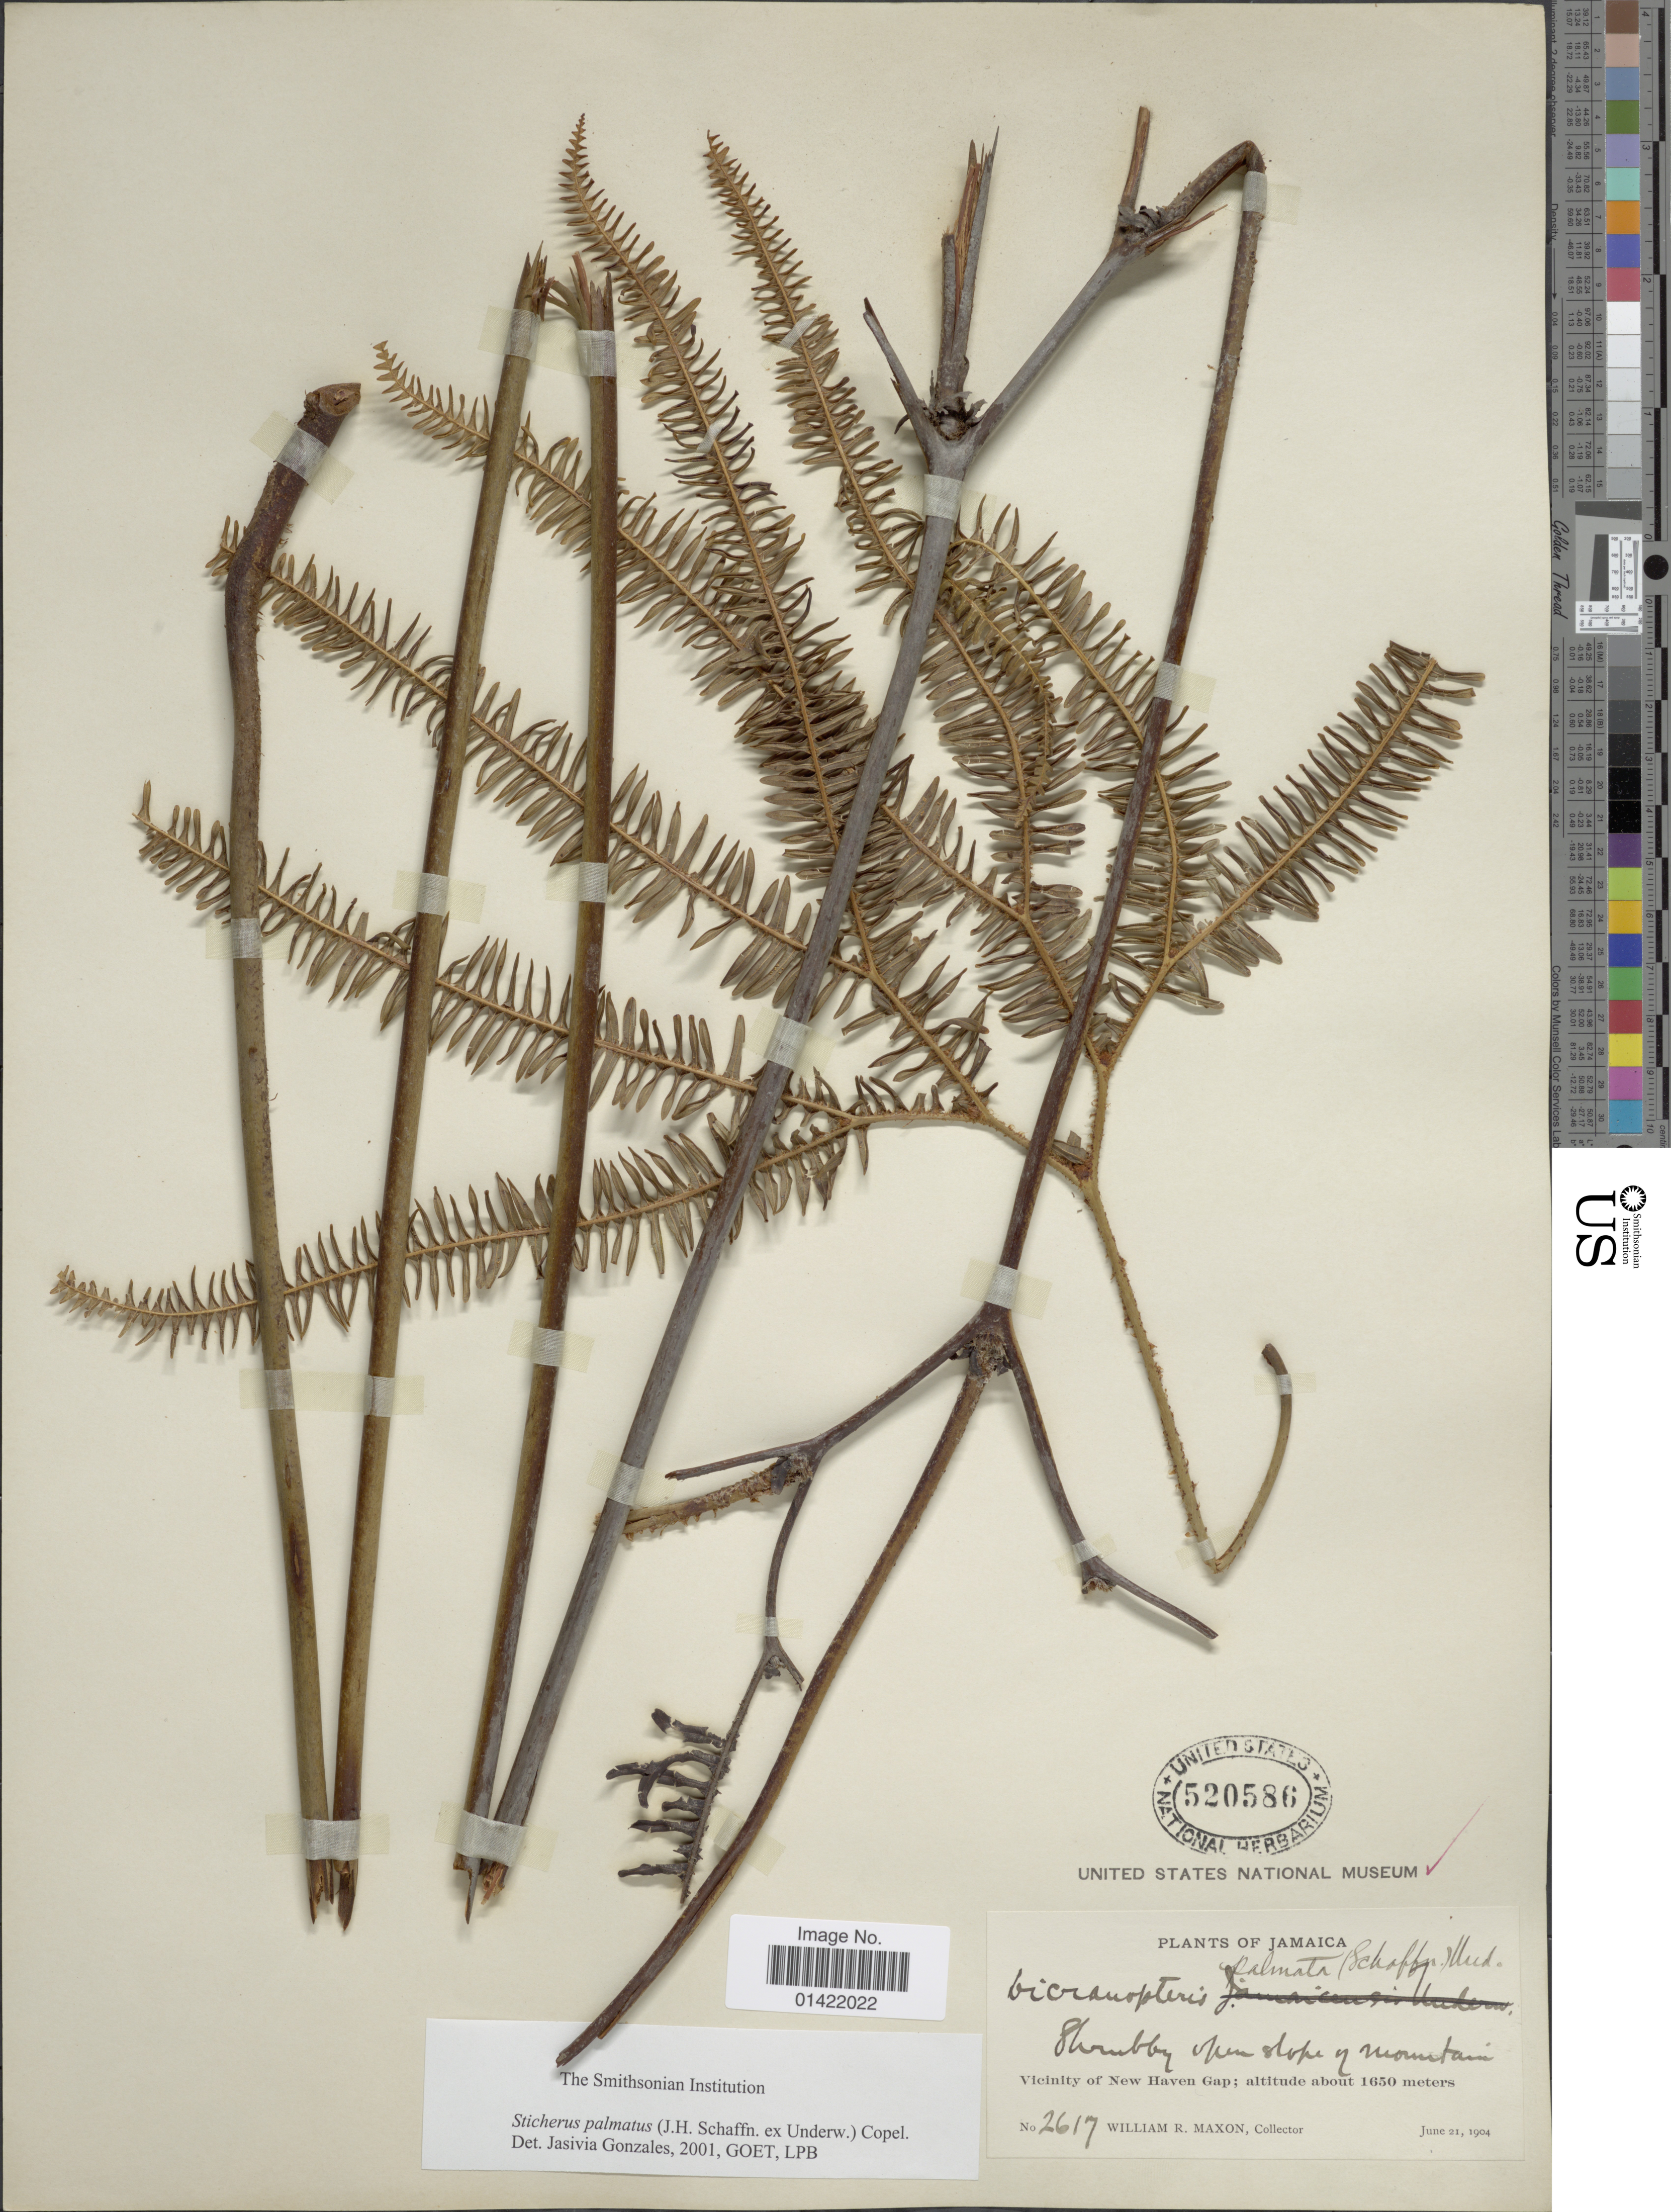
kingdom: Plantae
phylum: Tracheophyta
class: Polypodiopsida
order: Gleicheniales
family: Gleicheniaceae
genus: Sticherus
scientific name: Sticherus furcatus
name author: (L.) Ching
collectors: W. R. Maxon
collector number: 2617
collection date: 1904-06-21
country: Jamaica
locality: Vicinity of New Haven Gap. Shrubby open slope of mountain.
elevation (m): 1650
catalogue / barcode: US 520586